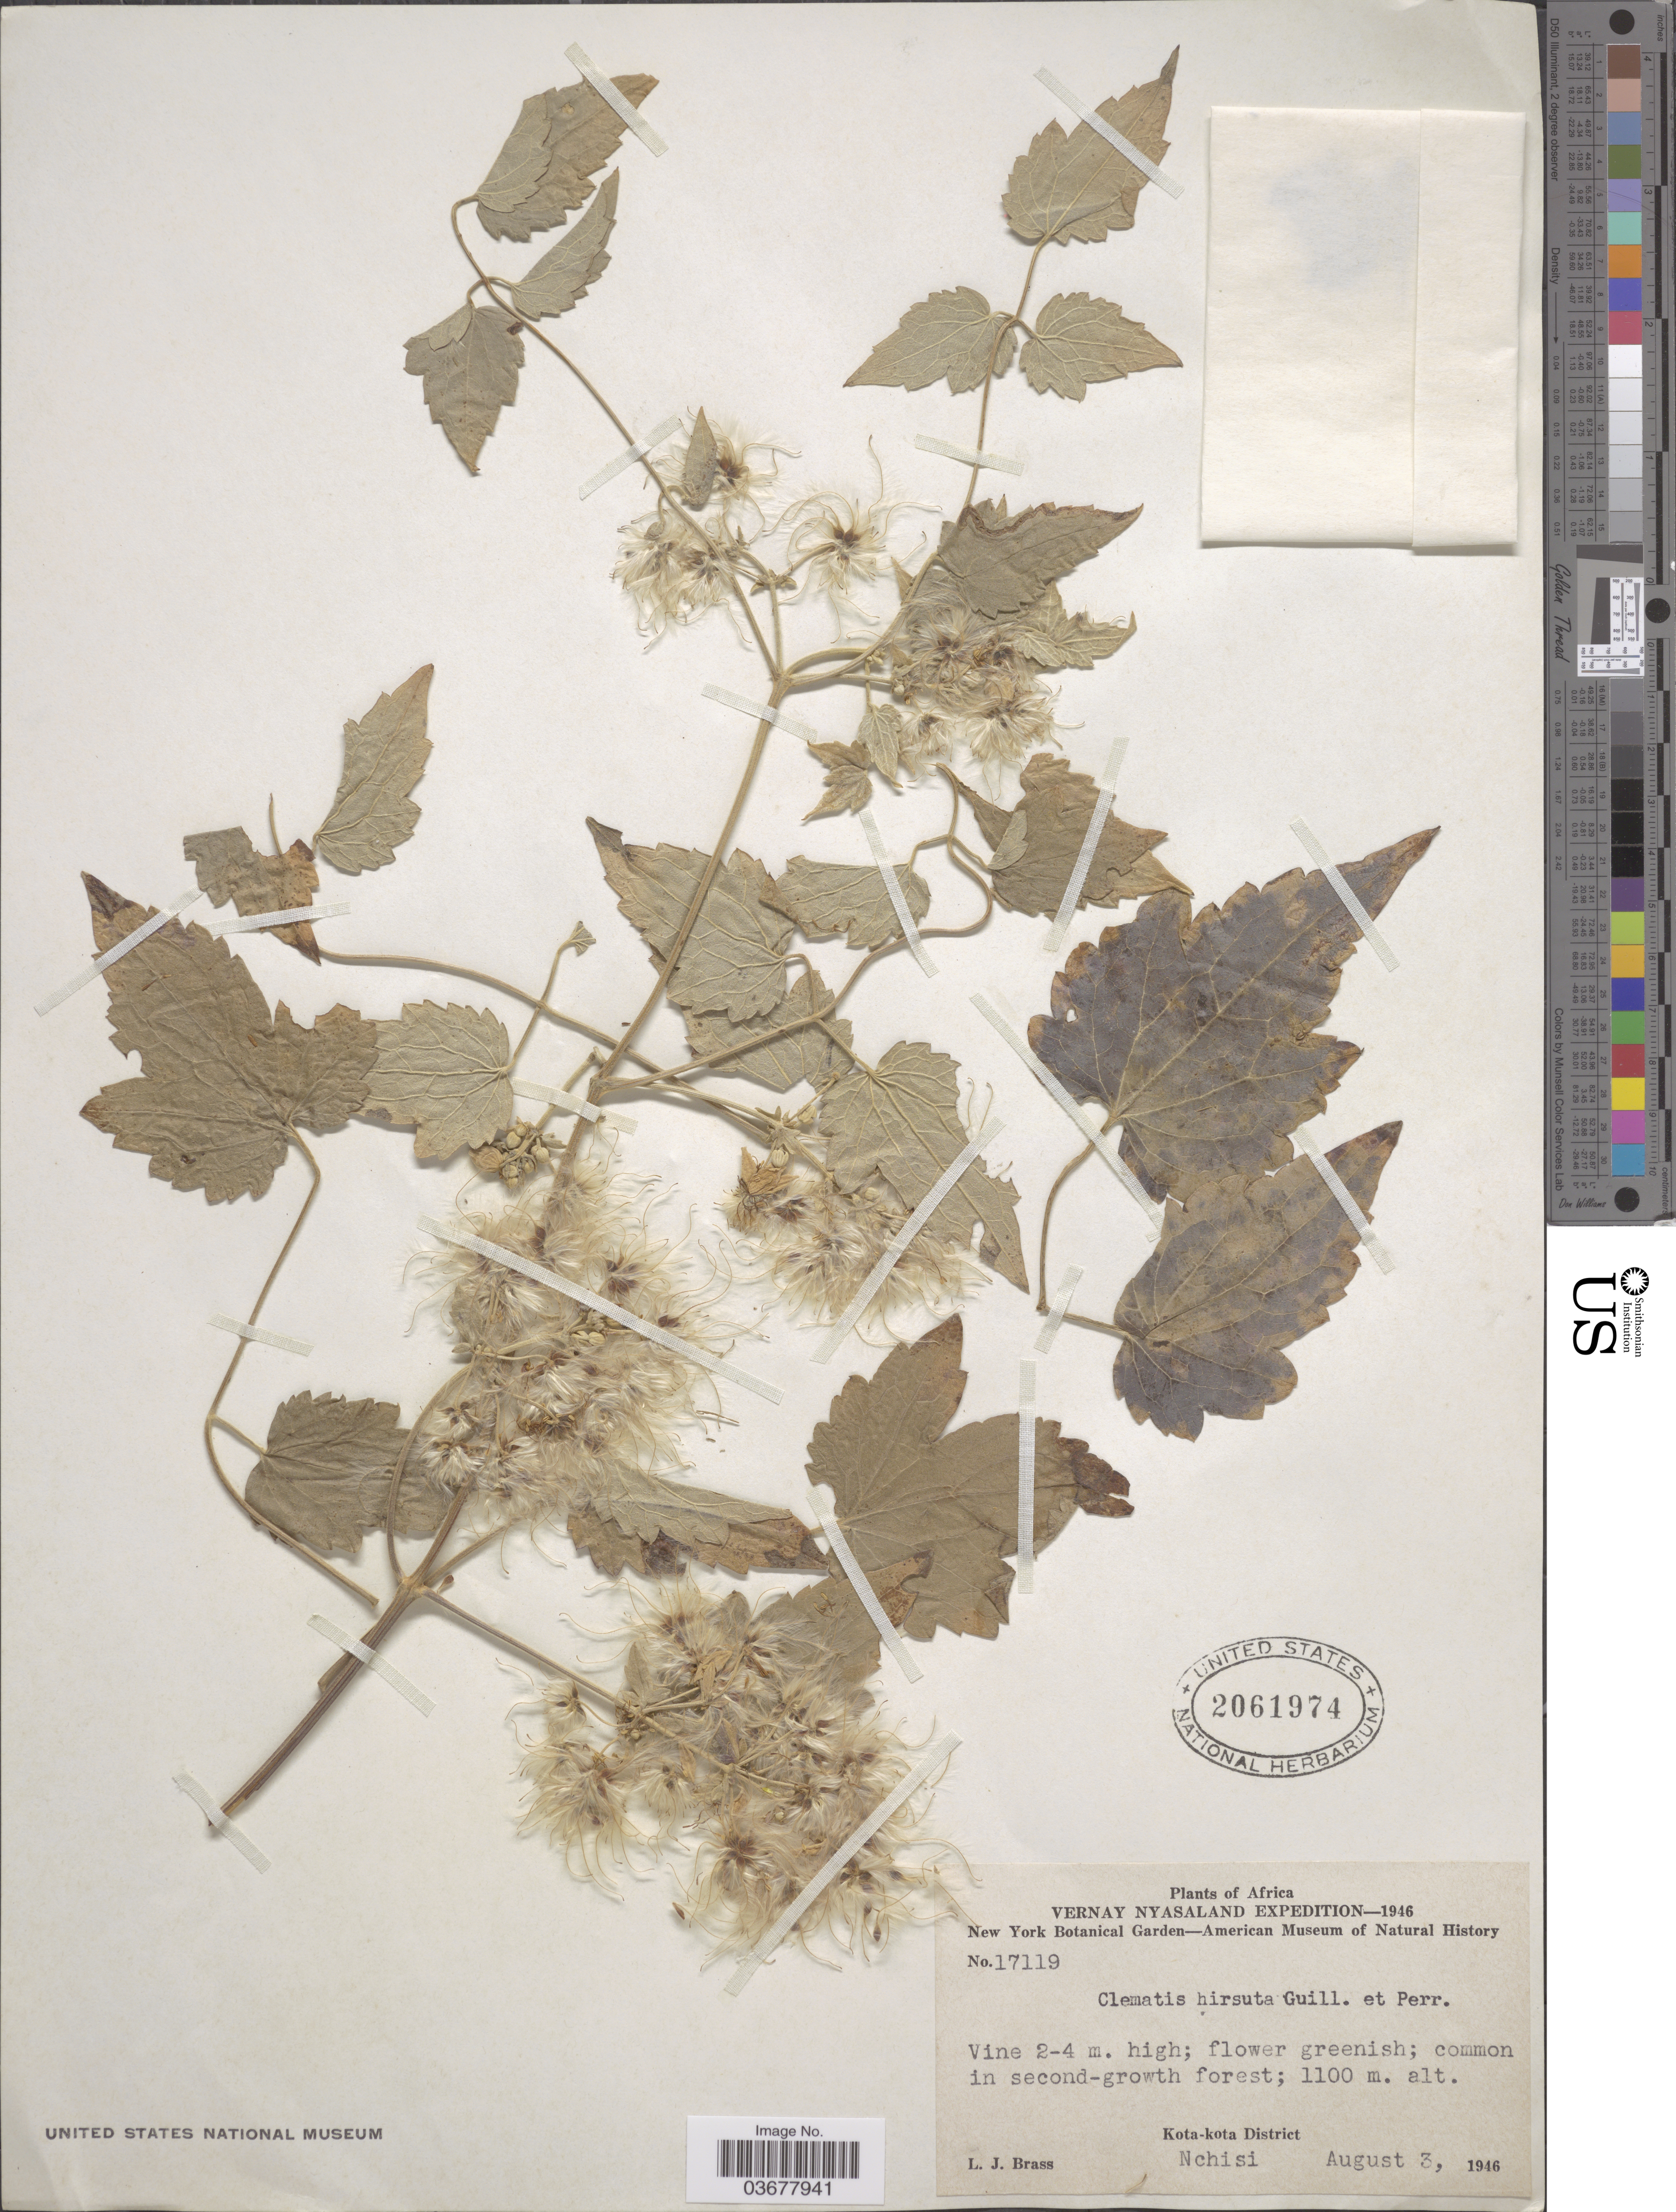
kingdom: Plantae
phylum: Tracheophyta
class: Magnoliopsida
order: Ranunculales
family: Ranunculaceae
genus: Clematis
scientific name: Clematis hirsuta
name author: Guill. & Perr.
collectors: L. J. Brass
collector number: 17119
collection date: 1946-08-03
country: Malawi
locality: Vernay Nyasaland. Kota-kota District. Nchisi.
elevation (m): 1100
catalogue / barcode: US 2061974